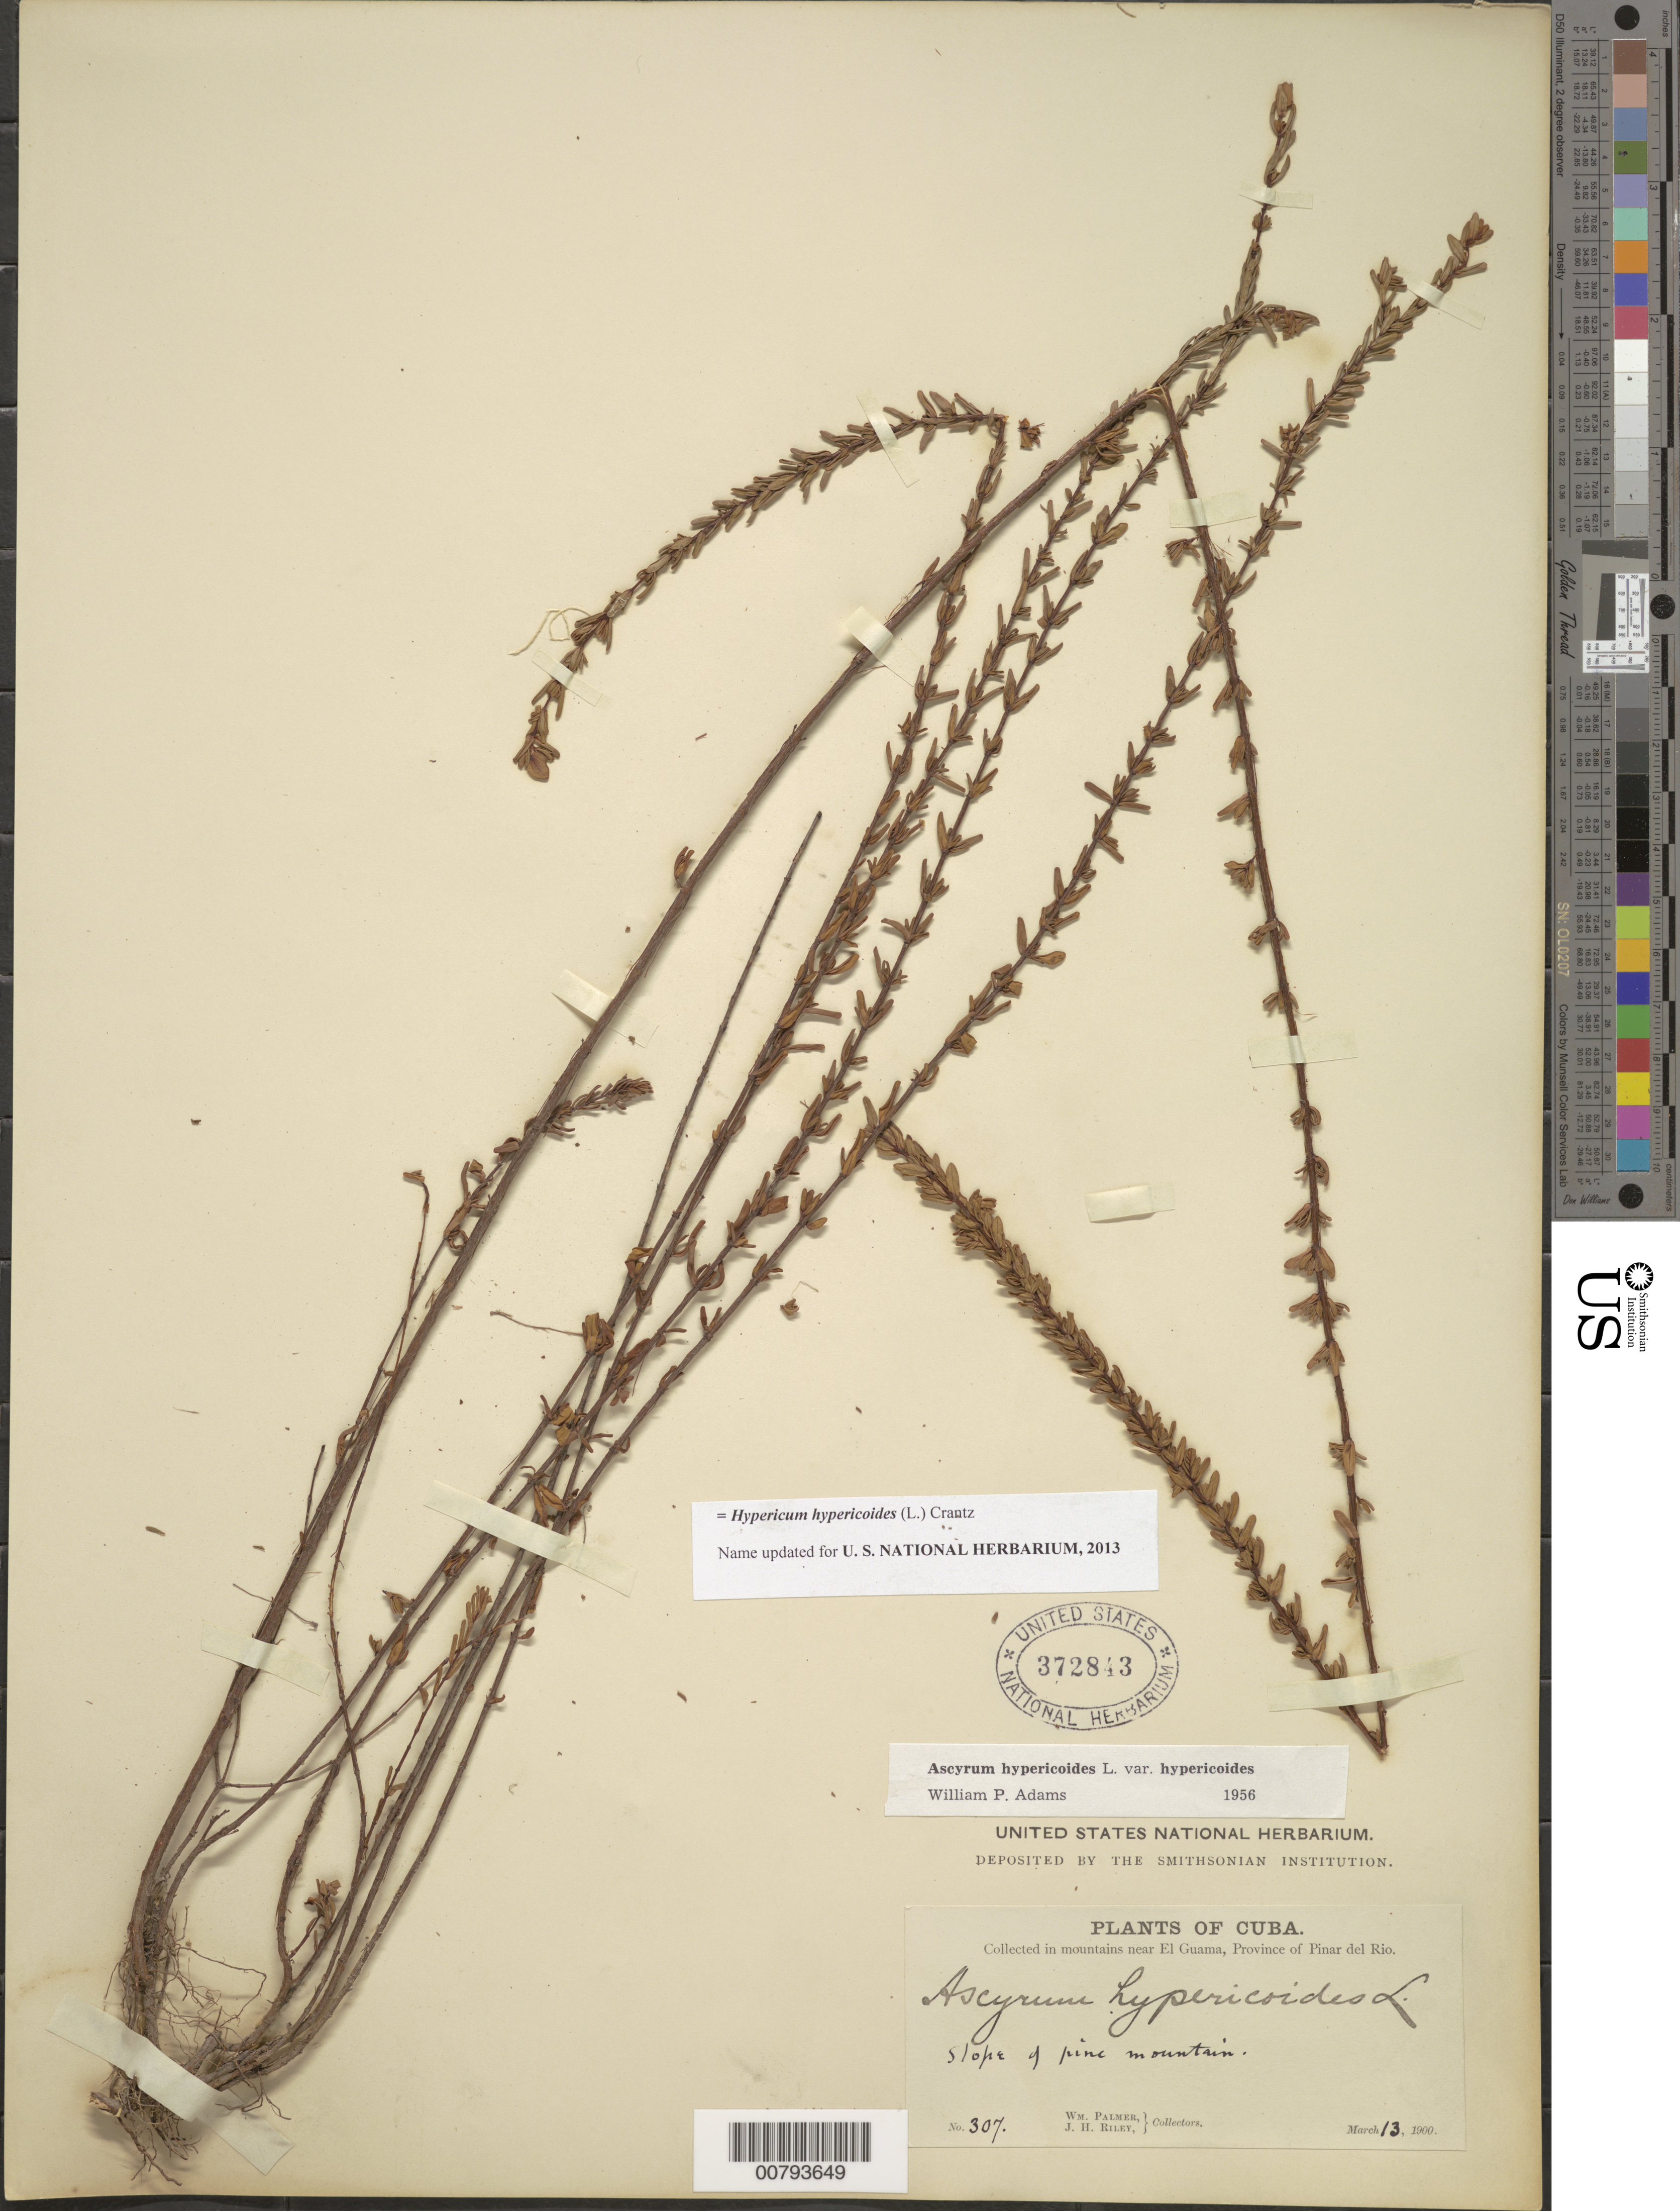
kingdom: Plantae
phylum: Tracheophyta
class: Magnoliopsida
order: Malpighiales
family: Hypericaceae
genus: Hypericum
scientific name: Hypericum hypericoides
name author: (L.) Crantz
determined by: Adams, W. P.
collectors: W. Palmer & J. H. Riley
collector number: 307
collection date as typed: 13 Mar 1900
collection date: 1900-03-13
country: Cuba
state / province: Pinar del Río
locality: Mountains near El Guama; slope of pine mountain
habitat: Mountain slope among pines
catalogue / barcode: US 372843